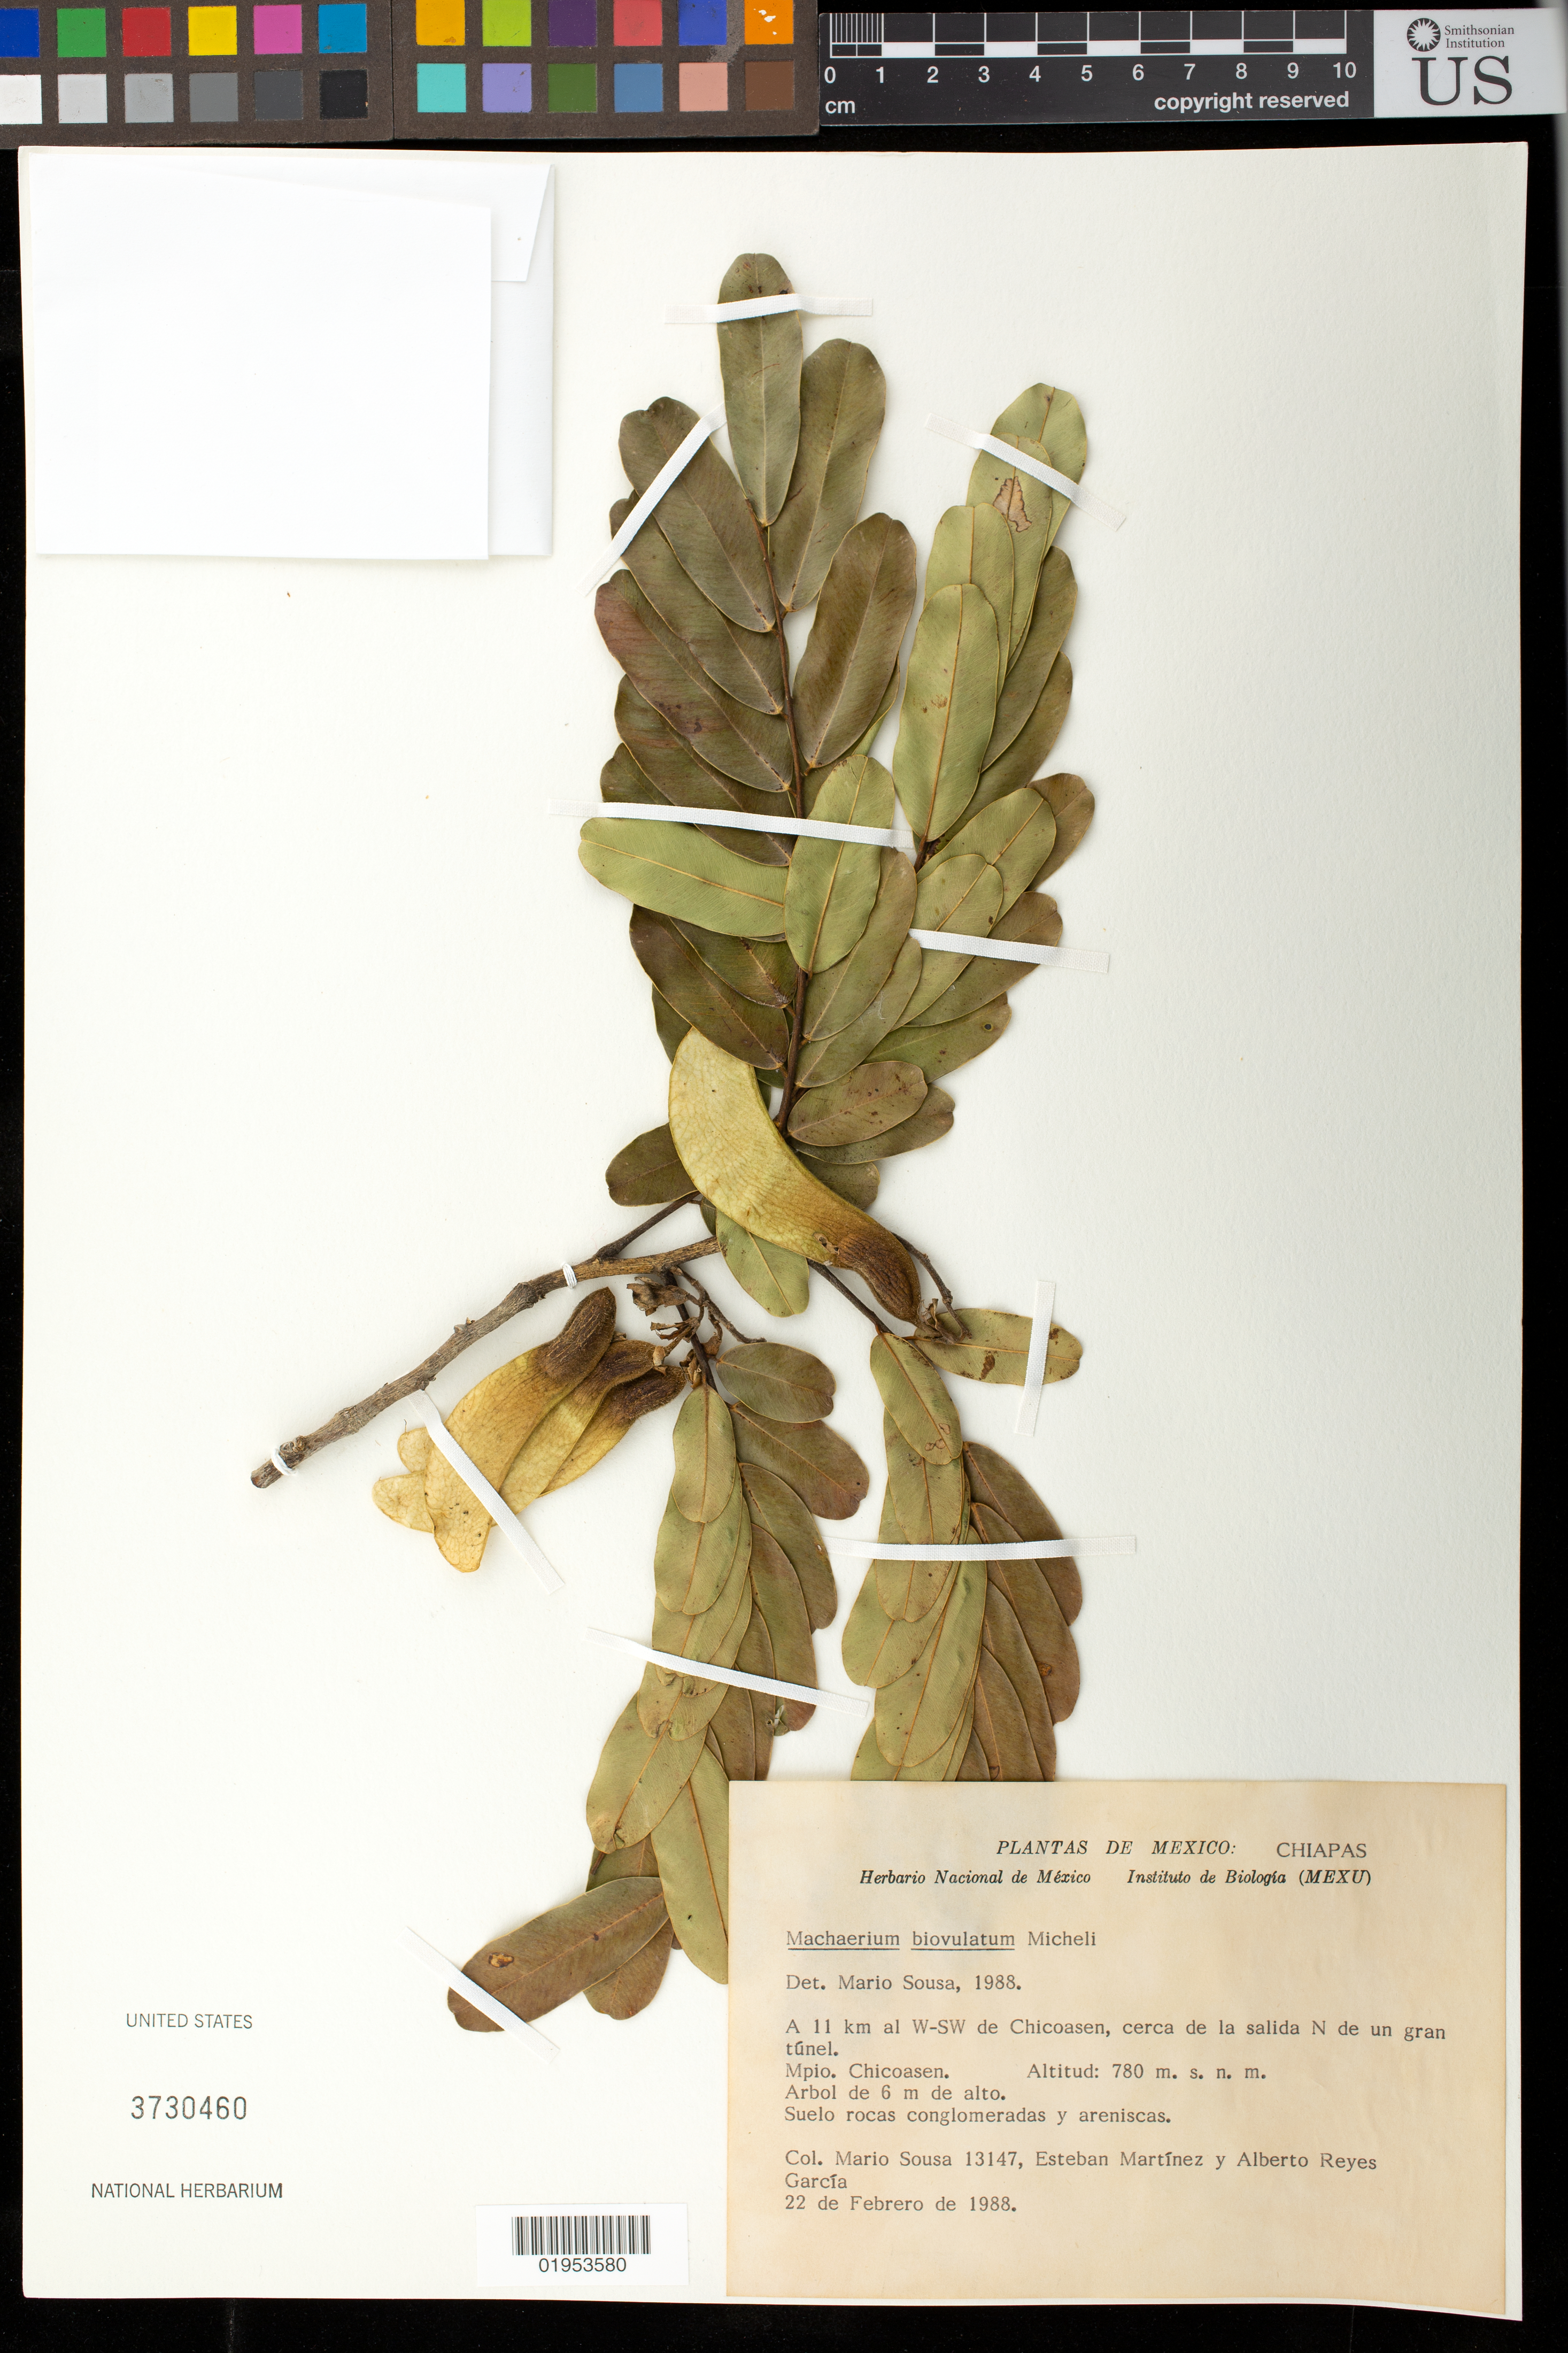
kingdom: Plantae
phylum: Tracheophyta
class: Magnoliopsida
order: Fabales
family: Fabaceae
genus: Machaerium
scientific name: Machaerium biovulatum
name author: Micheli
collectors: M. Sousa S., E. Martínez Soto & A. Reyes G.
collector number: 13147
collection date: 1988-02-22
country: Mexico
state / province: Chiapas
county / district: Chicoasen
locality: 11 km al W-SW de Chicoasén, cerca de la salida N de un gran túnel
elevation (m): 780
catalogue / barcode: US 3730460